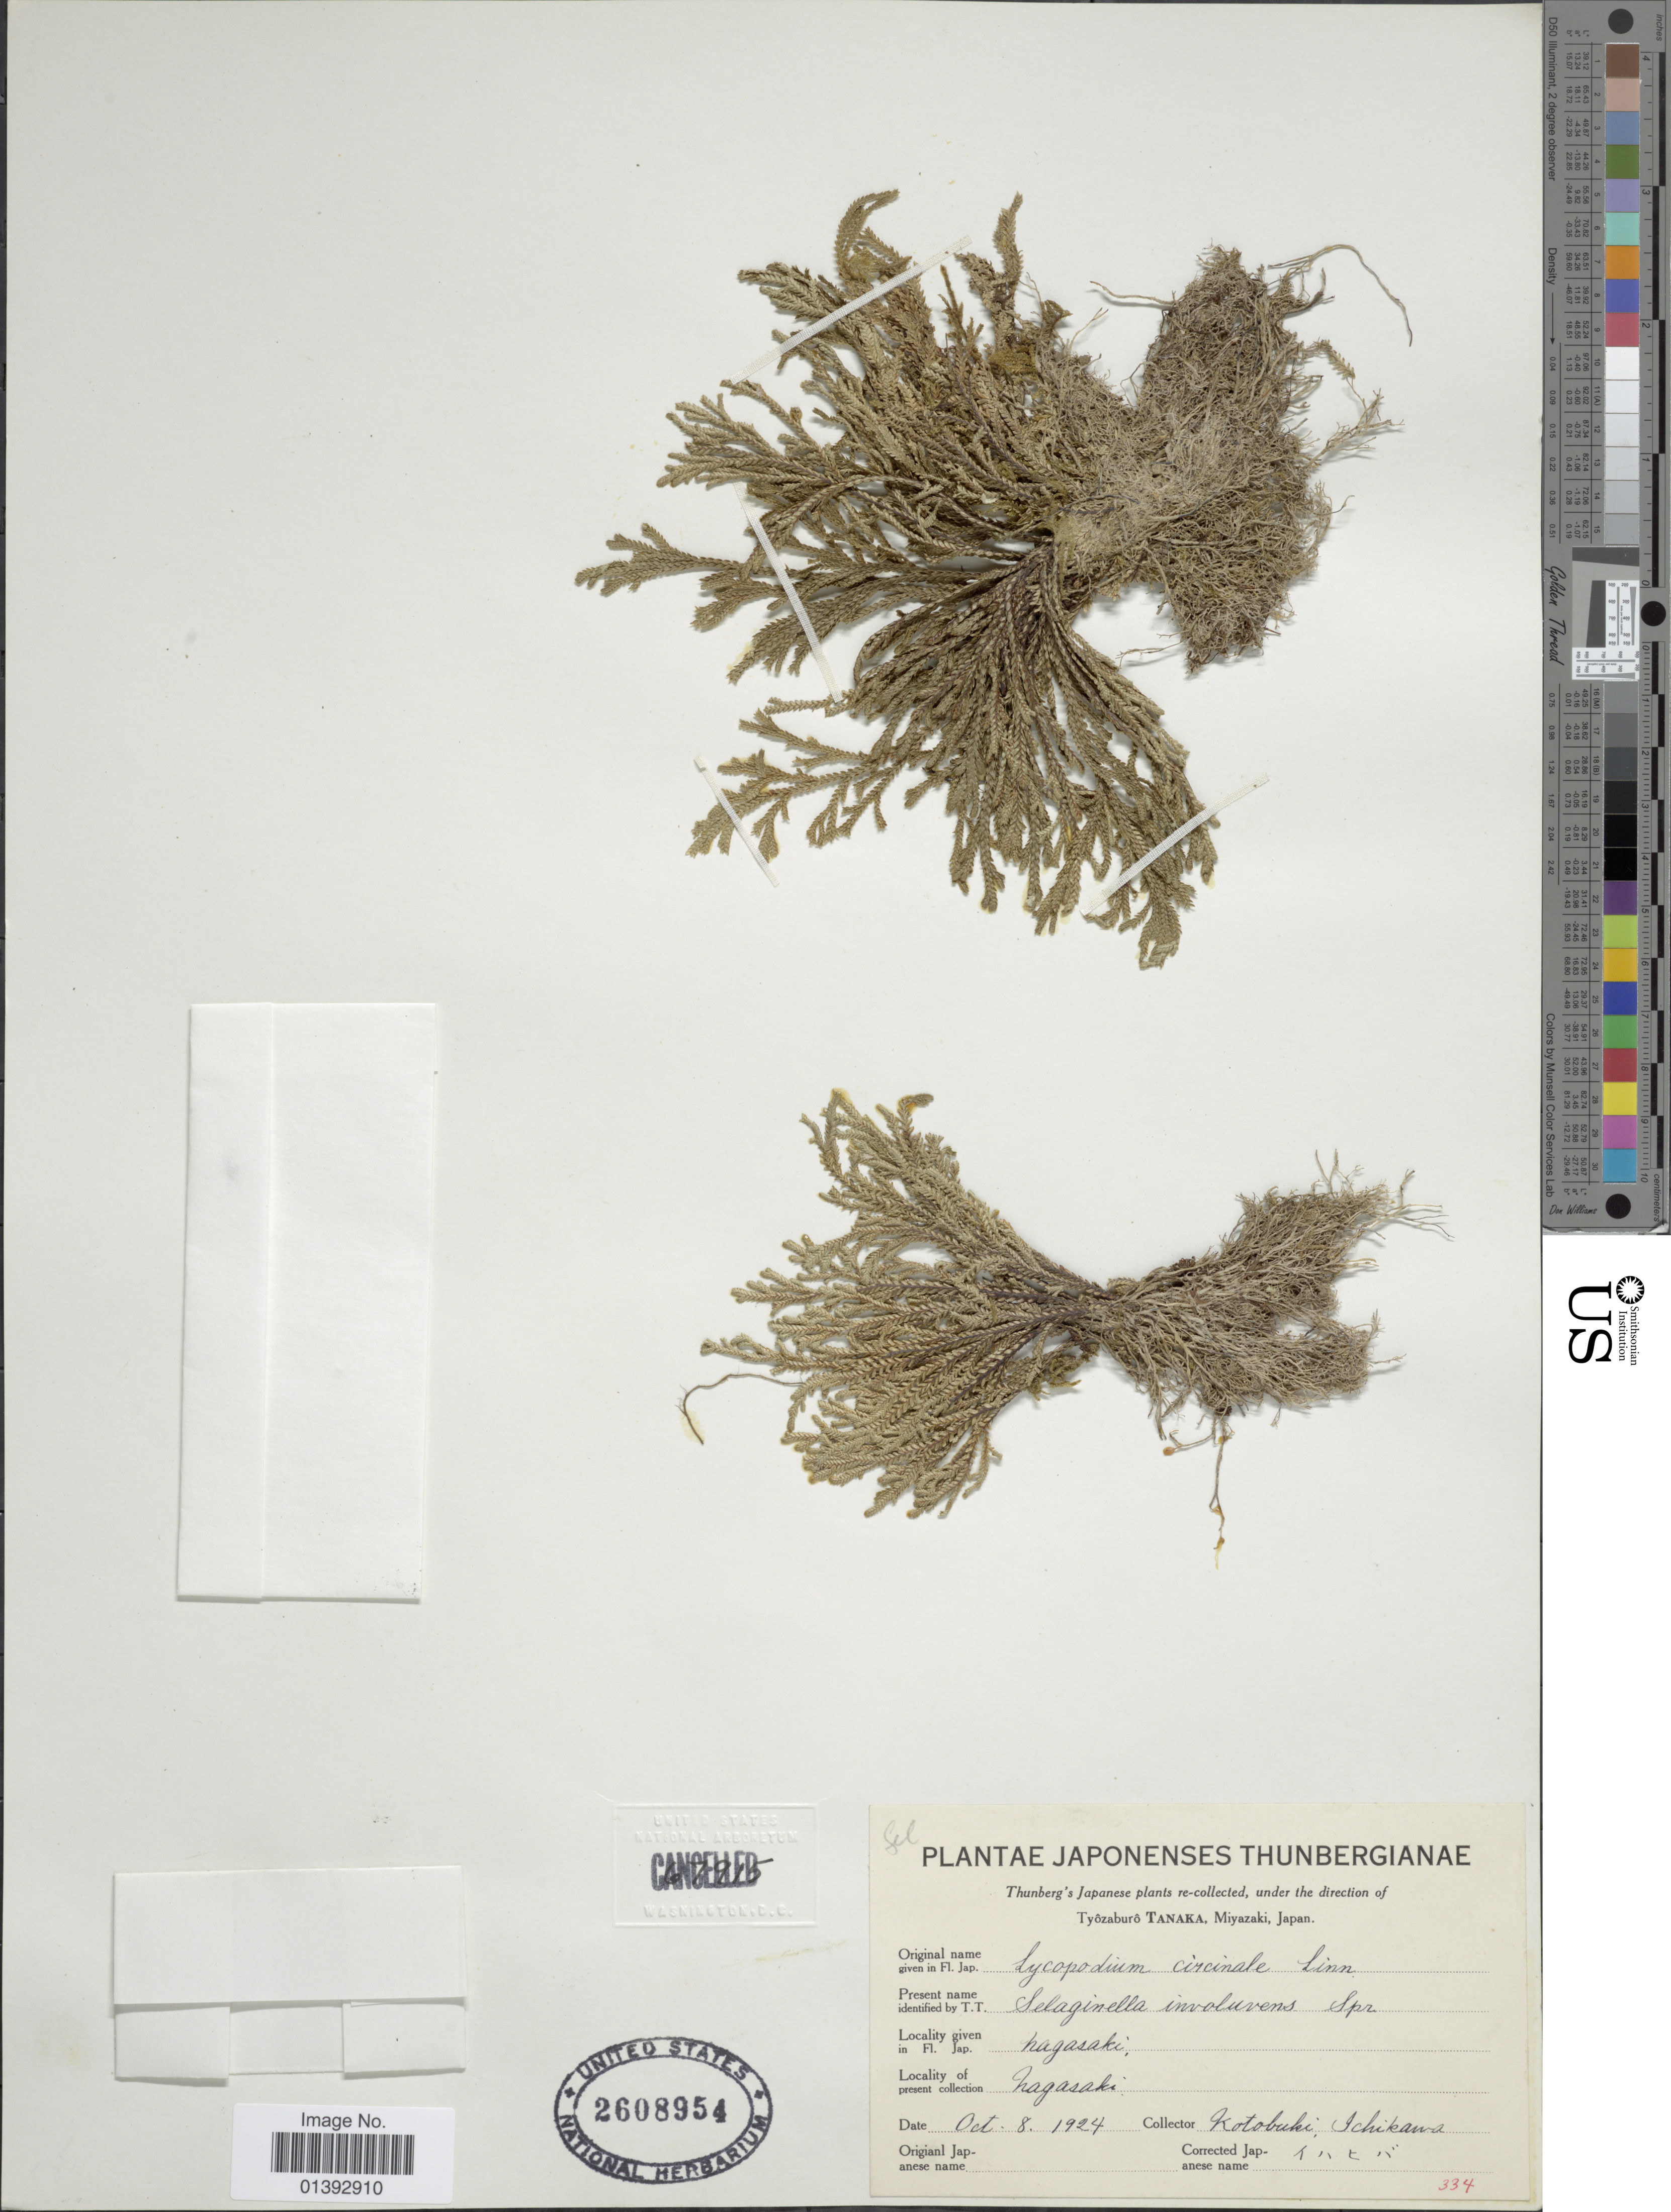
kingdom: Plantae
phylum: Tracheophyta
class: Lycopodiopsida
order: Selaginellales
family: Selaginellaceae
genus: Selaginella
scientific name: Selaginella involvens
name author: (Sw.) Spring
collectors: K. Ichikawa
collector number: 334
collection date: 1924-10-08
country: Japan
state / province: Nagasaki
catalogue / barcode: US 2608954